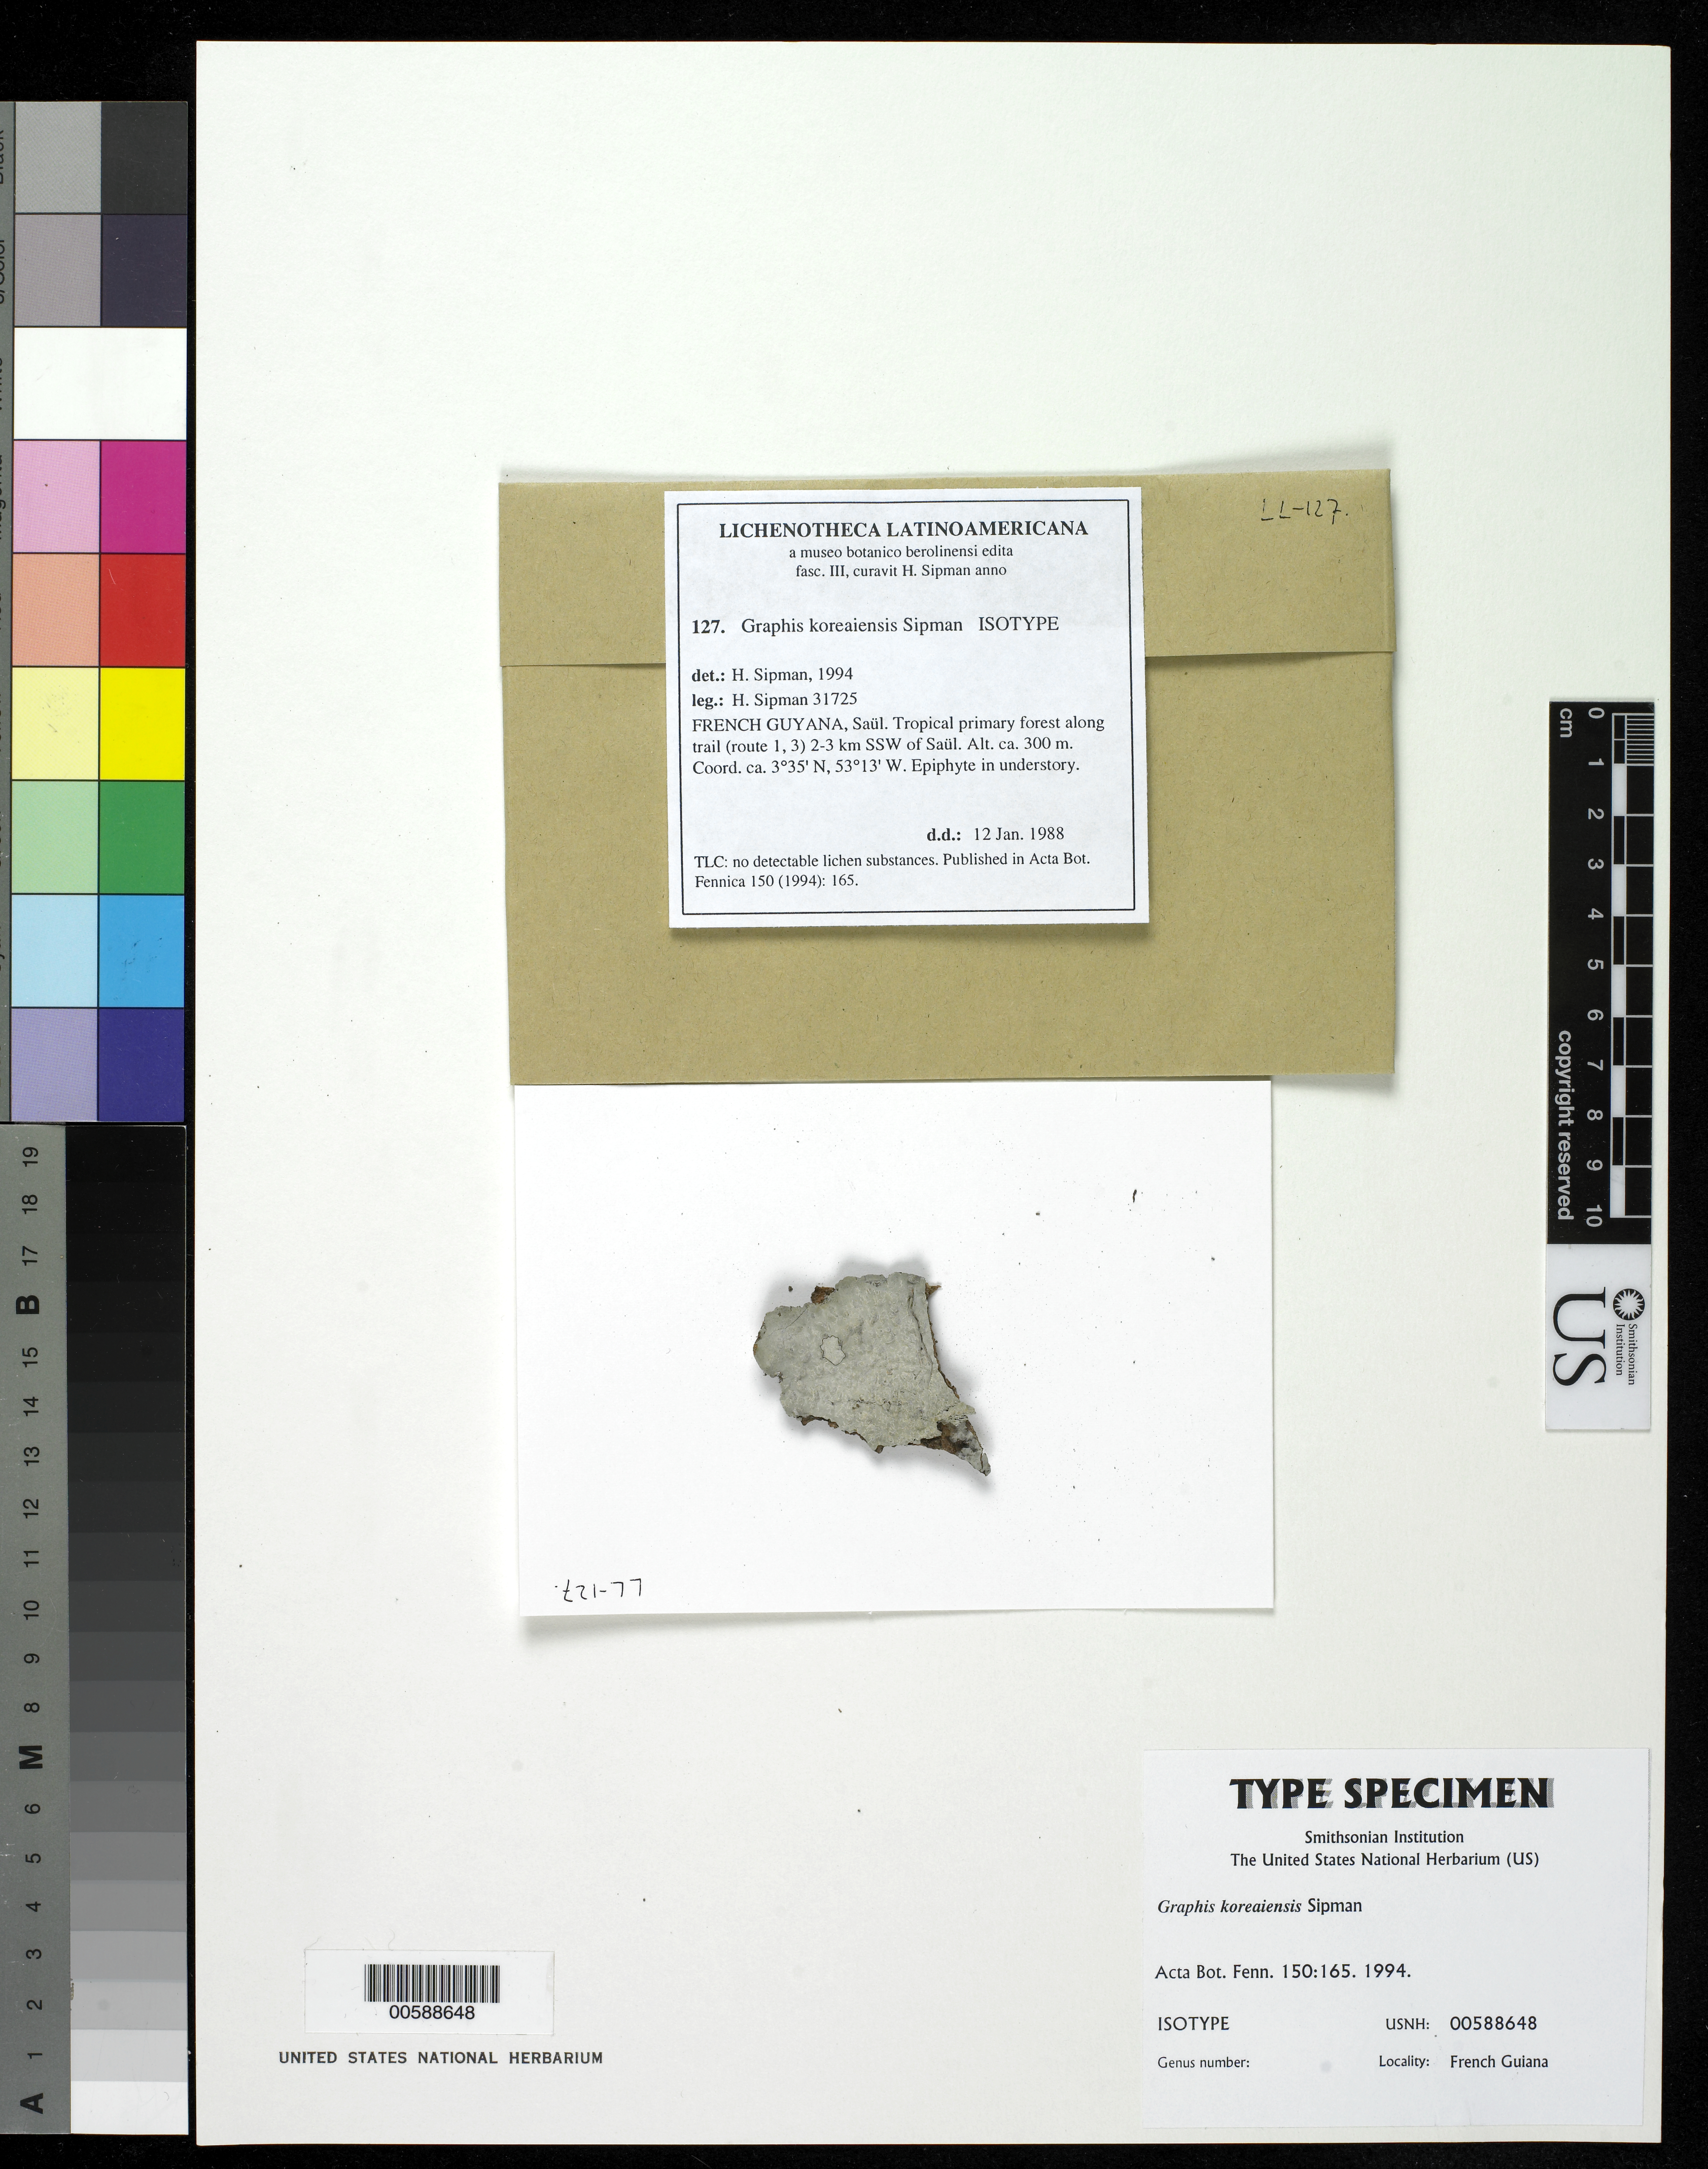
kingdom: Fungi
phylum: Ascomycota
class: Lecanoromycetes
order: Ostropales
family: Graphidaceae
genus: Graphis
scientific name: Graphis koreaiensis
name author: Sipman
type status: Isotype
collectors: H. Sipman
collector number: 31725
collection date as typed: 12 Jan 1988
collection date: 1988-01-12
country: French Guiana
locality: Saul, forest along trail (Route 1-3), 2-3 km SSW of Saul.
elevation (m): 300